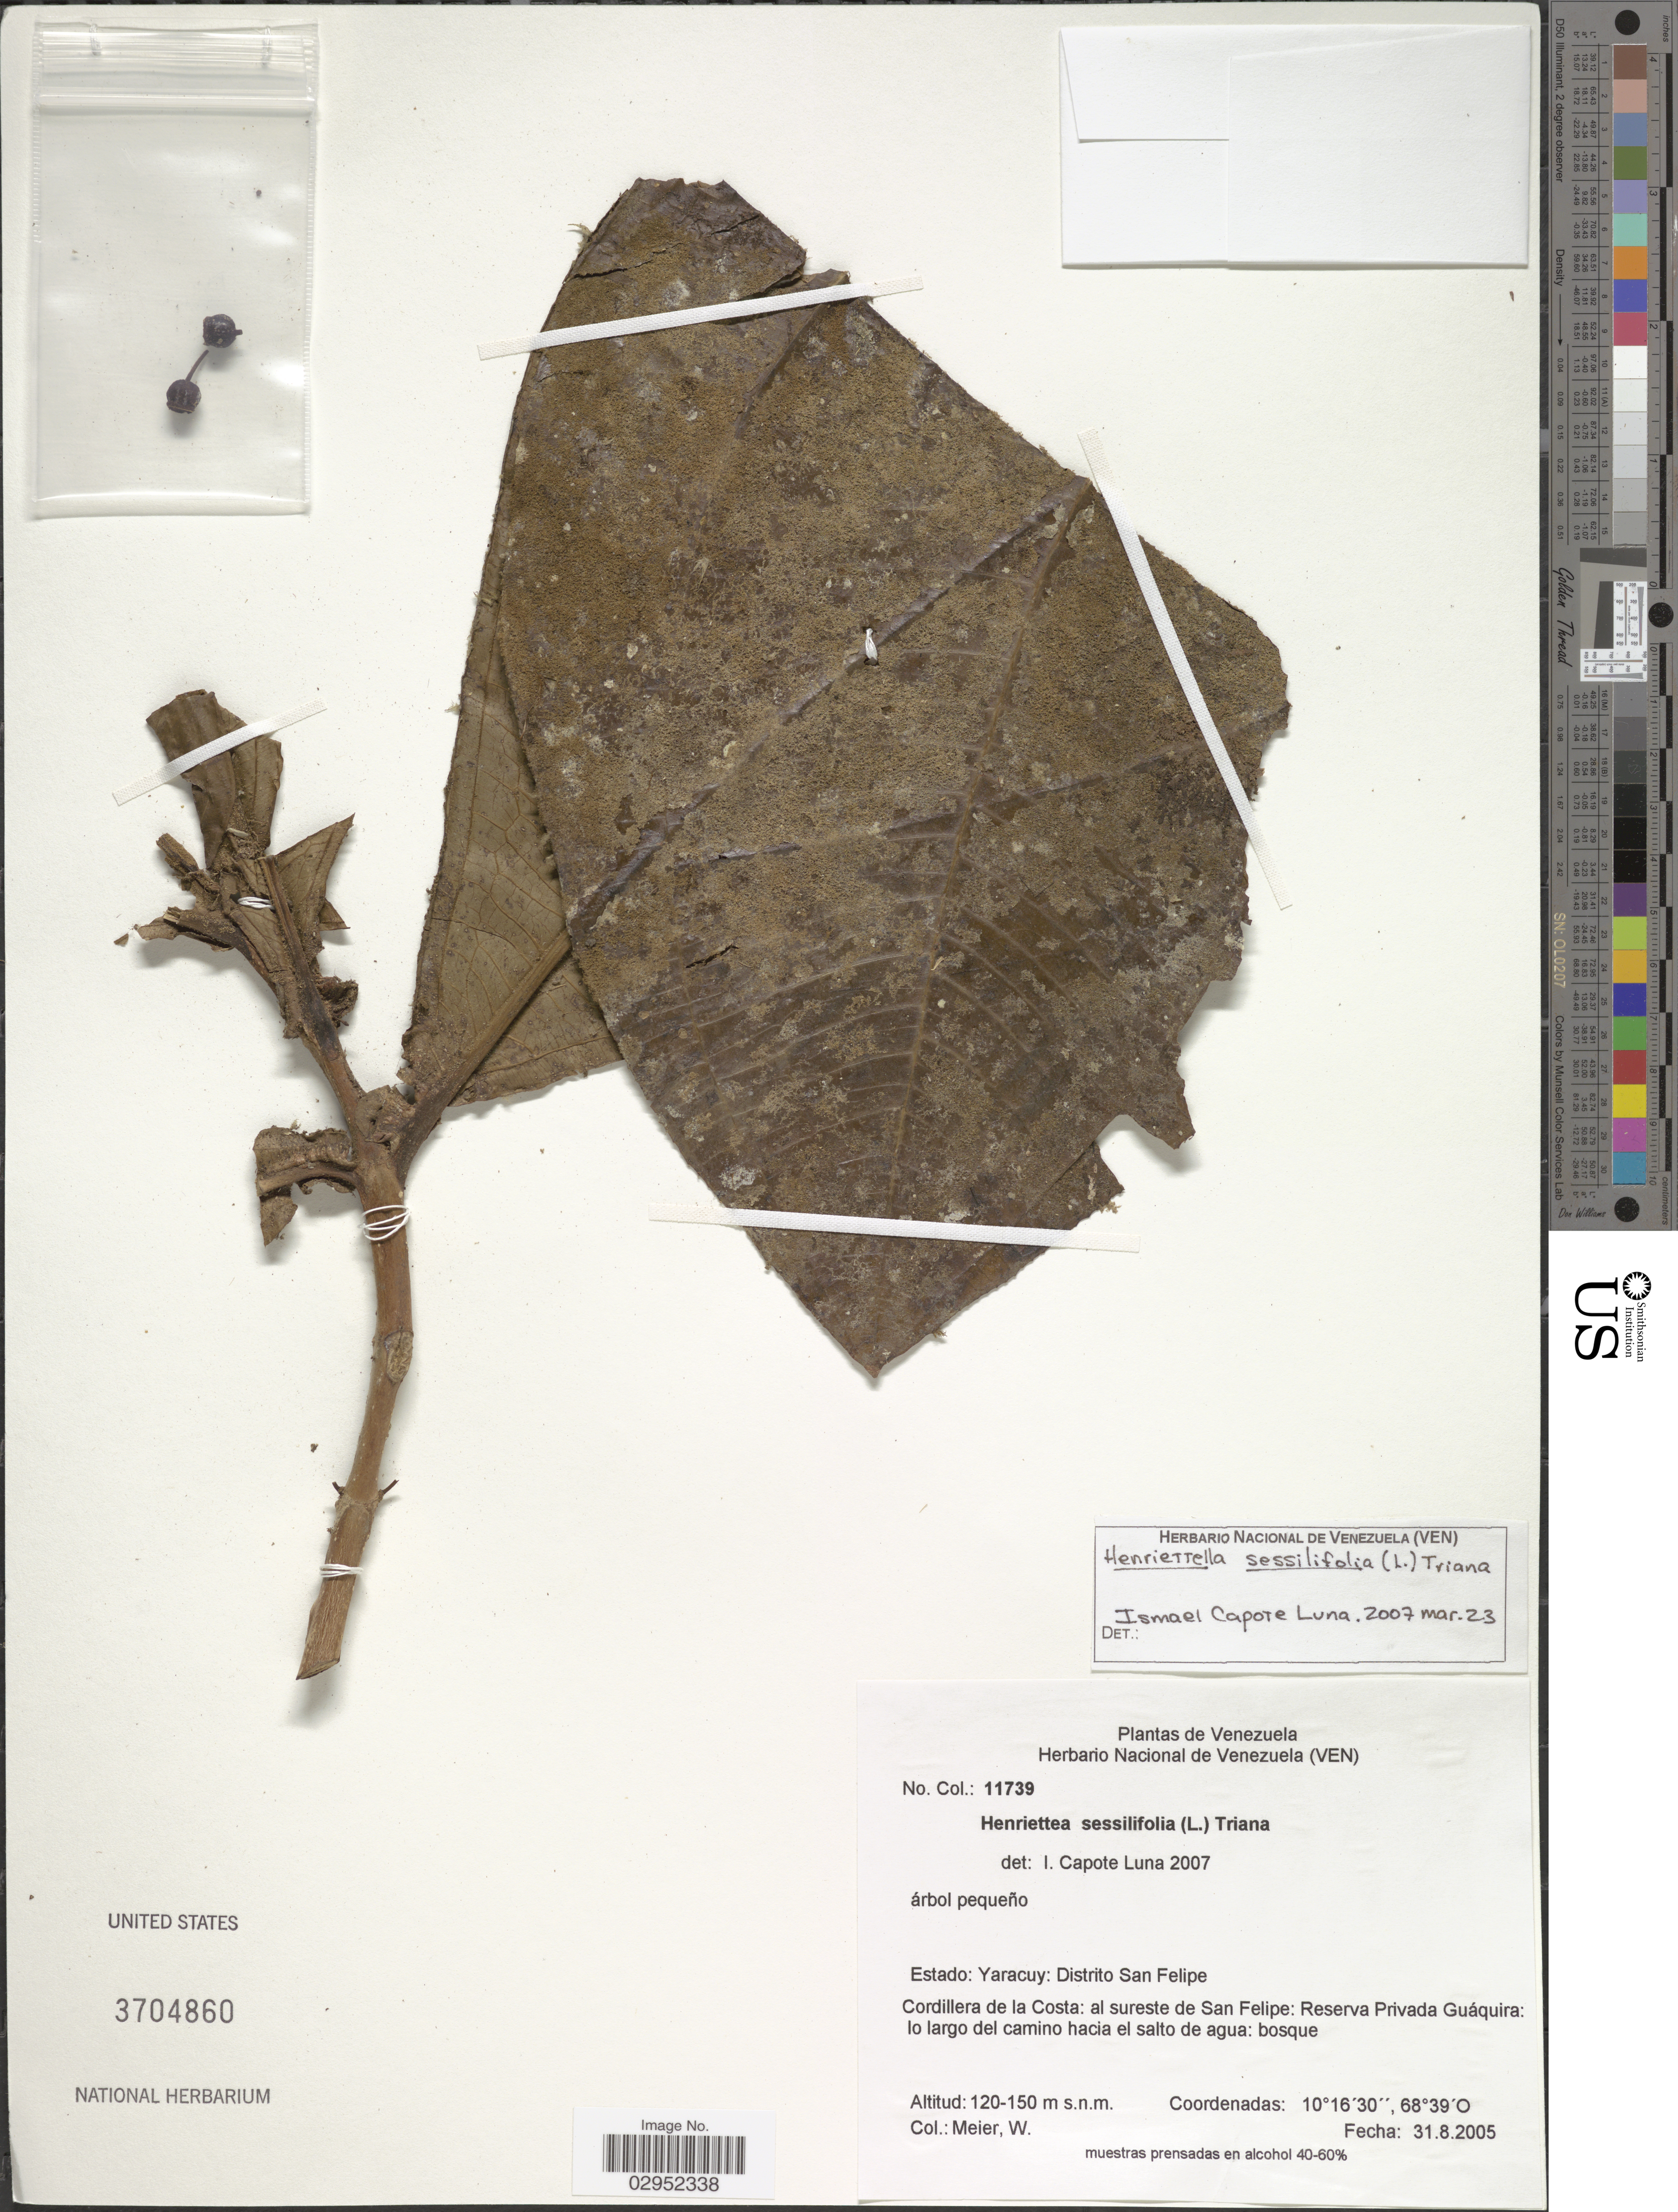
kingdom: Plantae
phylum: Tracheophyta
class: Magnoliopsida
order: Myrtales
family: Melastomataceae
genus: Henriettea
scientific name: Henriettea sessilifolia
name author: (L.) Alain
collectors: W. Meier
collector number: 11739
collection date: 2005-08-31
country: Venezuela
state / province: Yaracuy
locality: Distrito San Felipe. Cordillera de la Costa: al sureste de San Felipe: Reserva Privada Guáquira: lo largo del camino hacia el salto de agua; bosque.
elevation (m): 120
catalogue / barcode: US 3704860